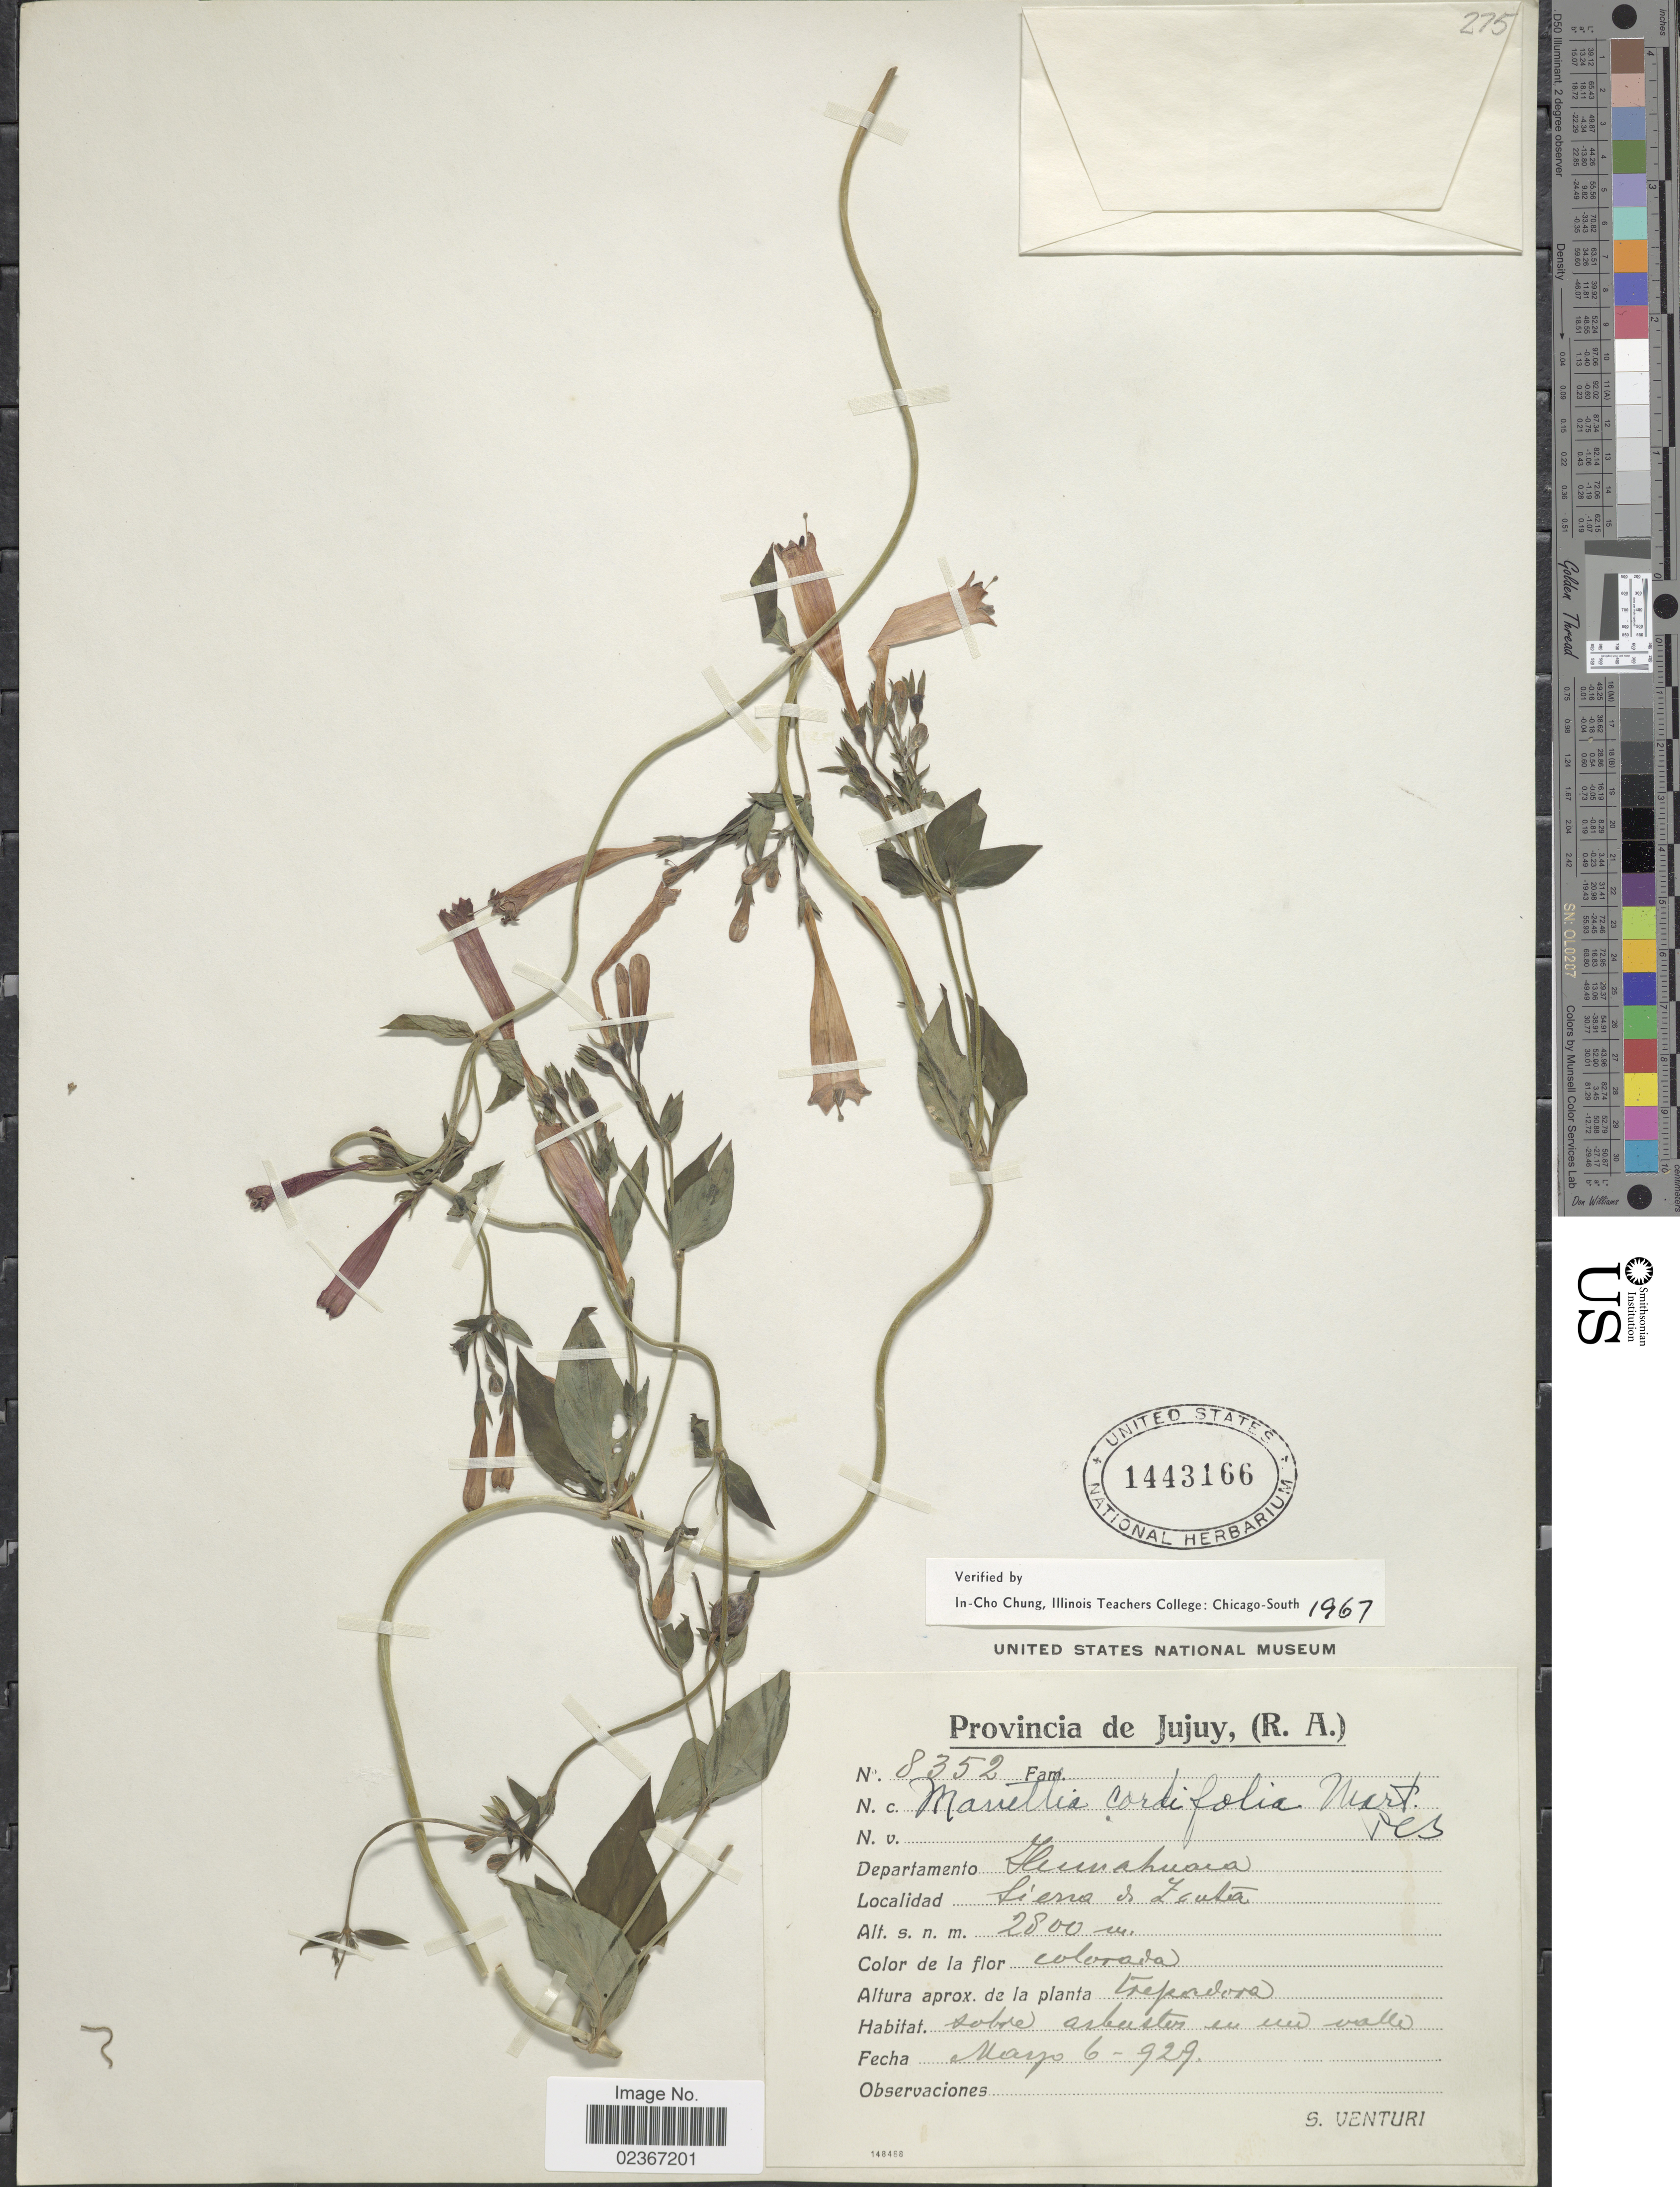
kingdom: Plantae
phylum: Tracheophyta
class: Magnoliopsida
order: Gentianales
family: Rubiaceae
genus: Manettia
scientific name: Manettia cordifolia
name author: Mart.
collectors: S. Venturi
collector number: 8352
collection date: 1929-05-06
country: Argentina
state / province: Jujuy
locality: Provincia de Jujuy, (R.A.), Departamento Humahuaca, Sierra de Zenta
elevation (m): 2800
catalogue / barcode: US 1443166